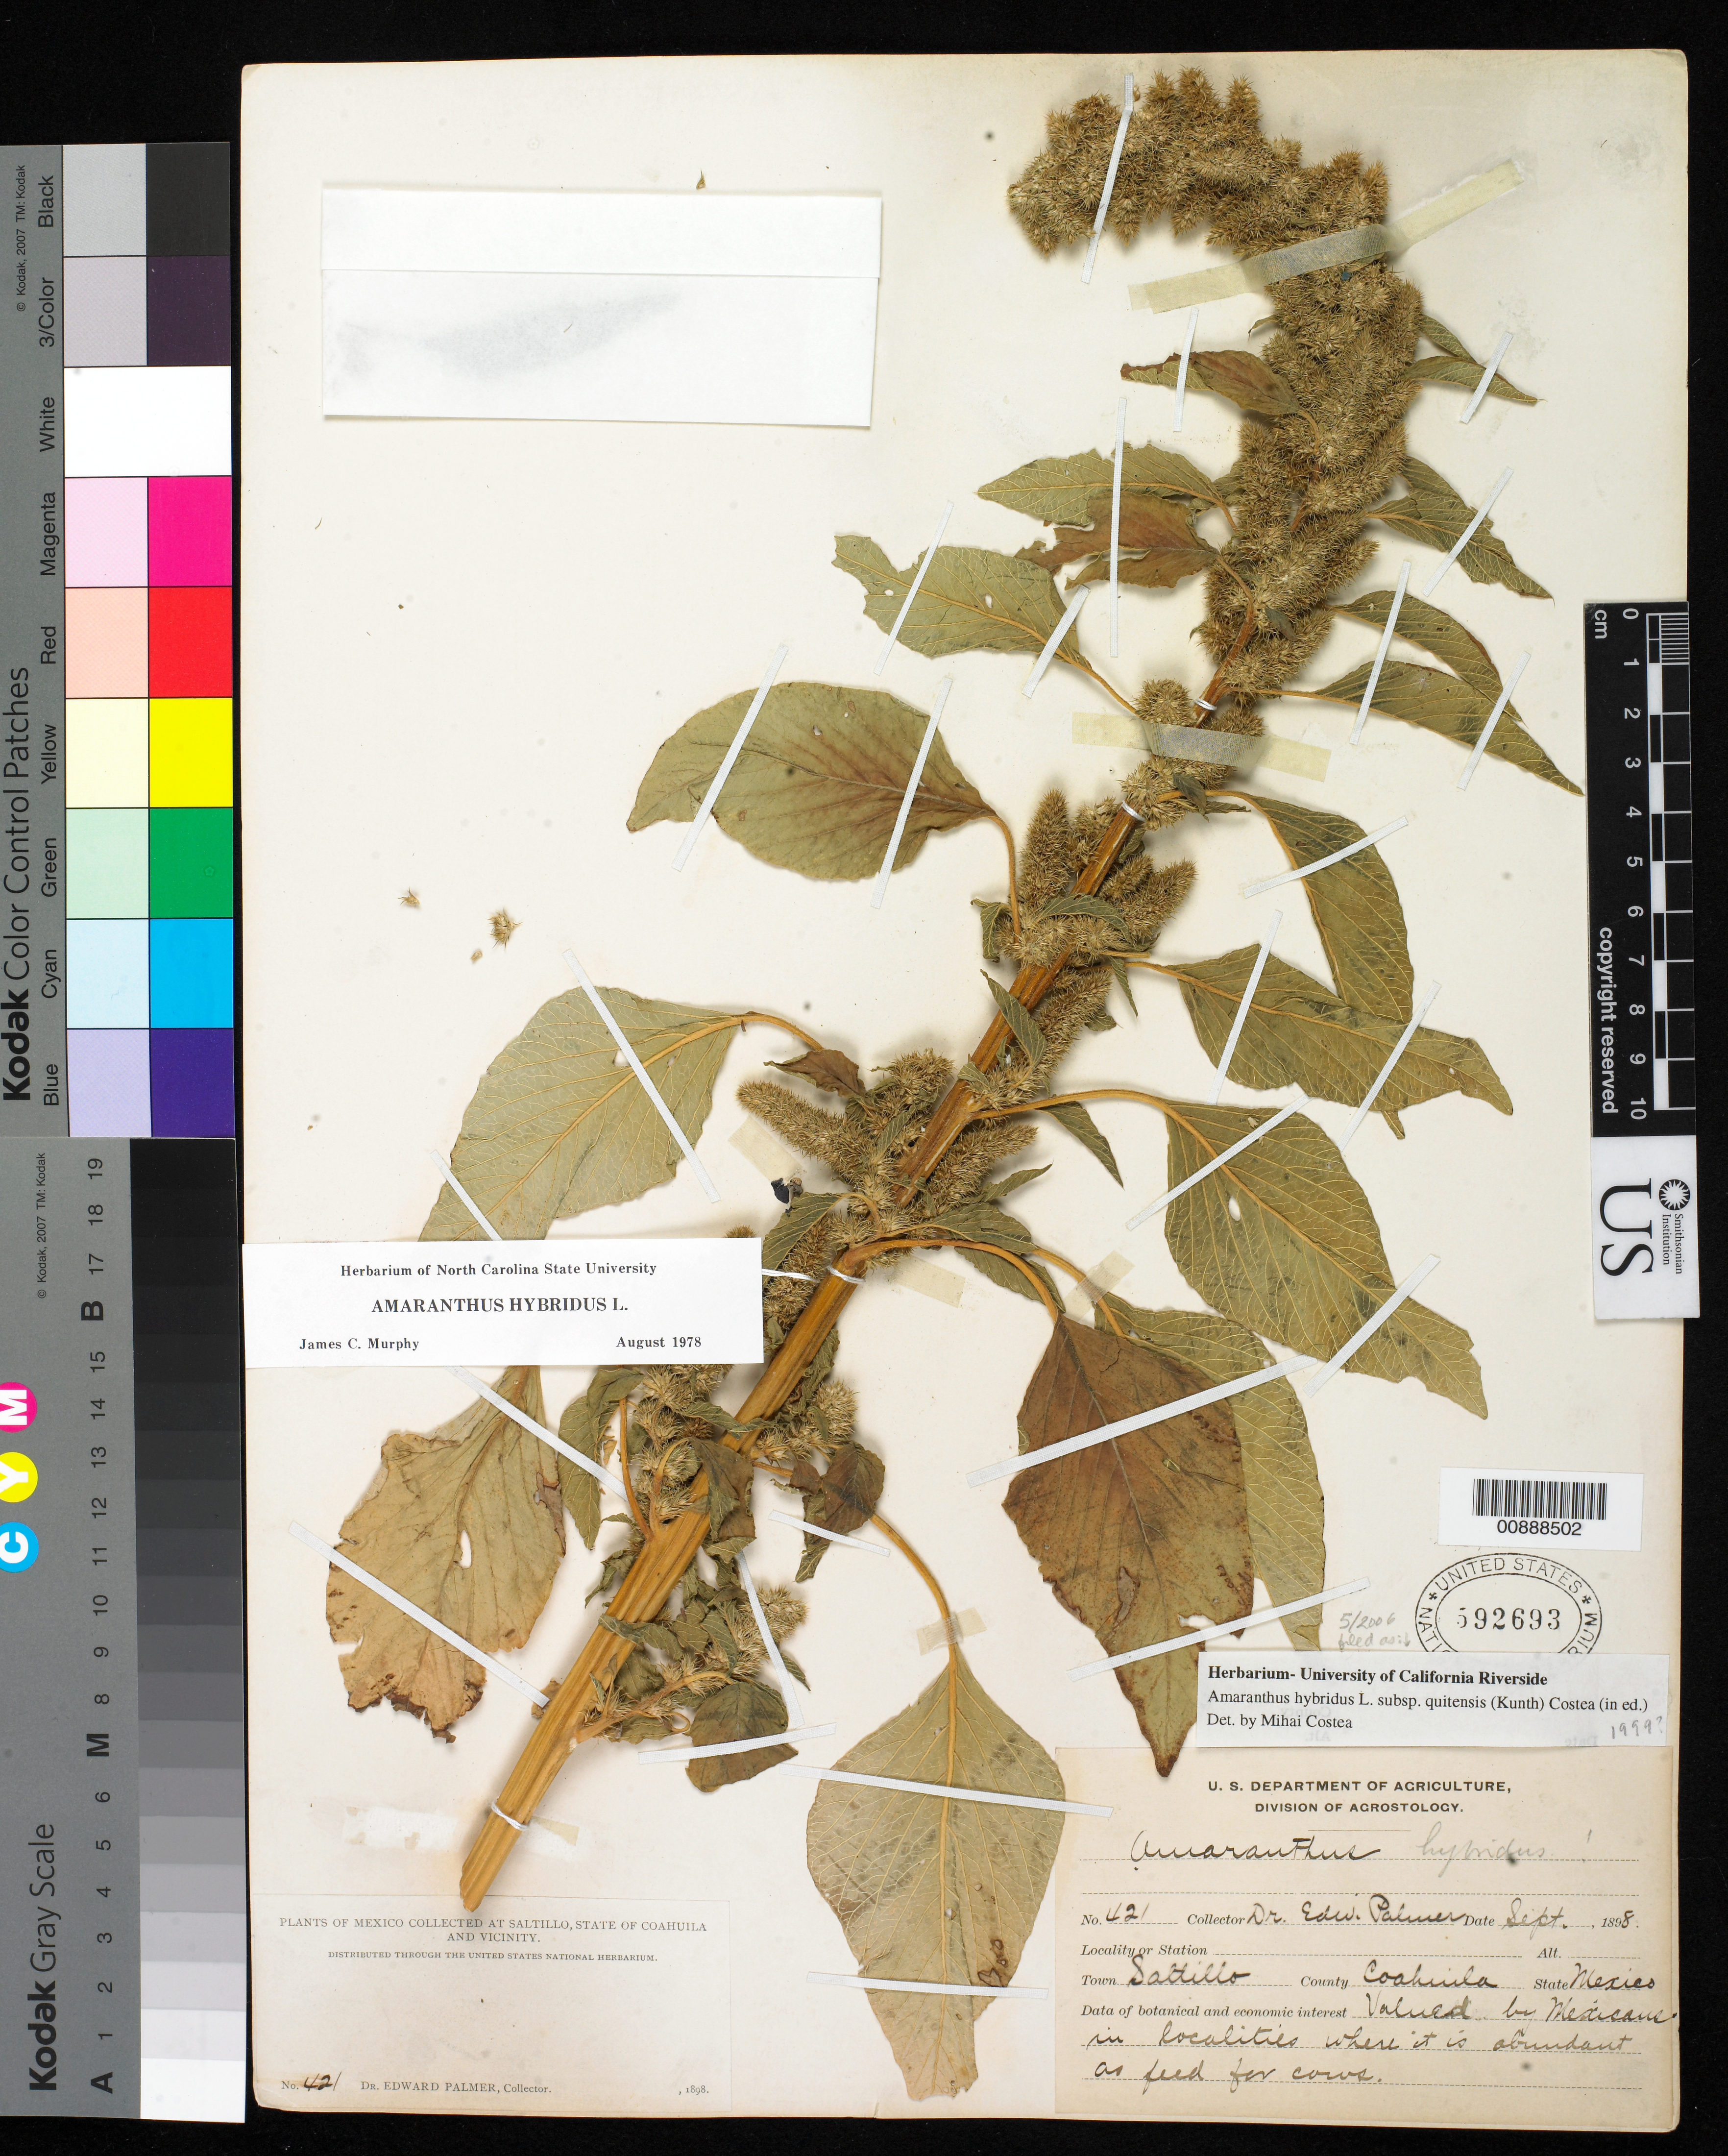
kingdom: Plantae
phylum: Tracheophyta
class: Magnoliopsida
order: Caryophyllales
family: Amaranthaceae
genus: Amaranthus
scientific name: Amaranthus hybridus subsp. quitensis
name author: (Kunth) Costea &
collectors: E. Palmer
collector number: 421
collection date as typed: Sep 1898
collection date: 1898-09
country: Mexico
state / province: Coahuila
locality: Saltillo, Coahuila.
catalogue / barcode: US 562693